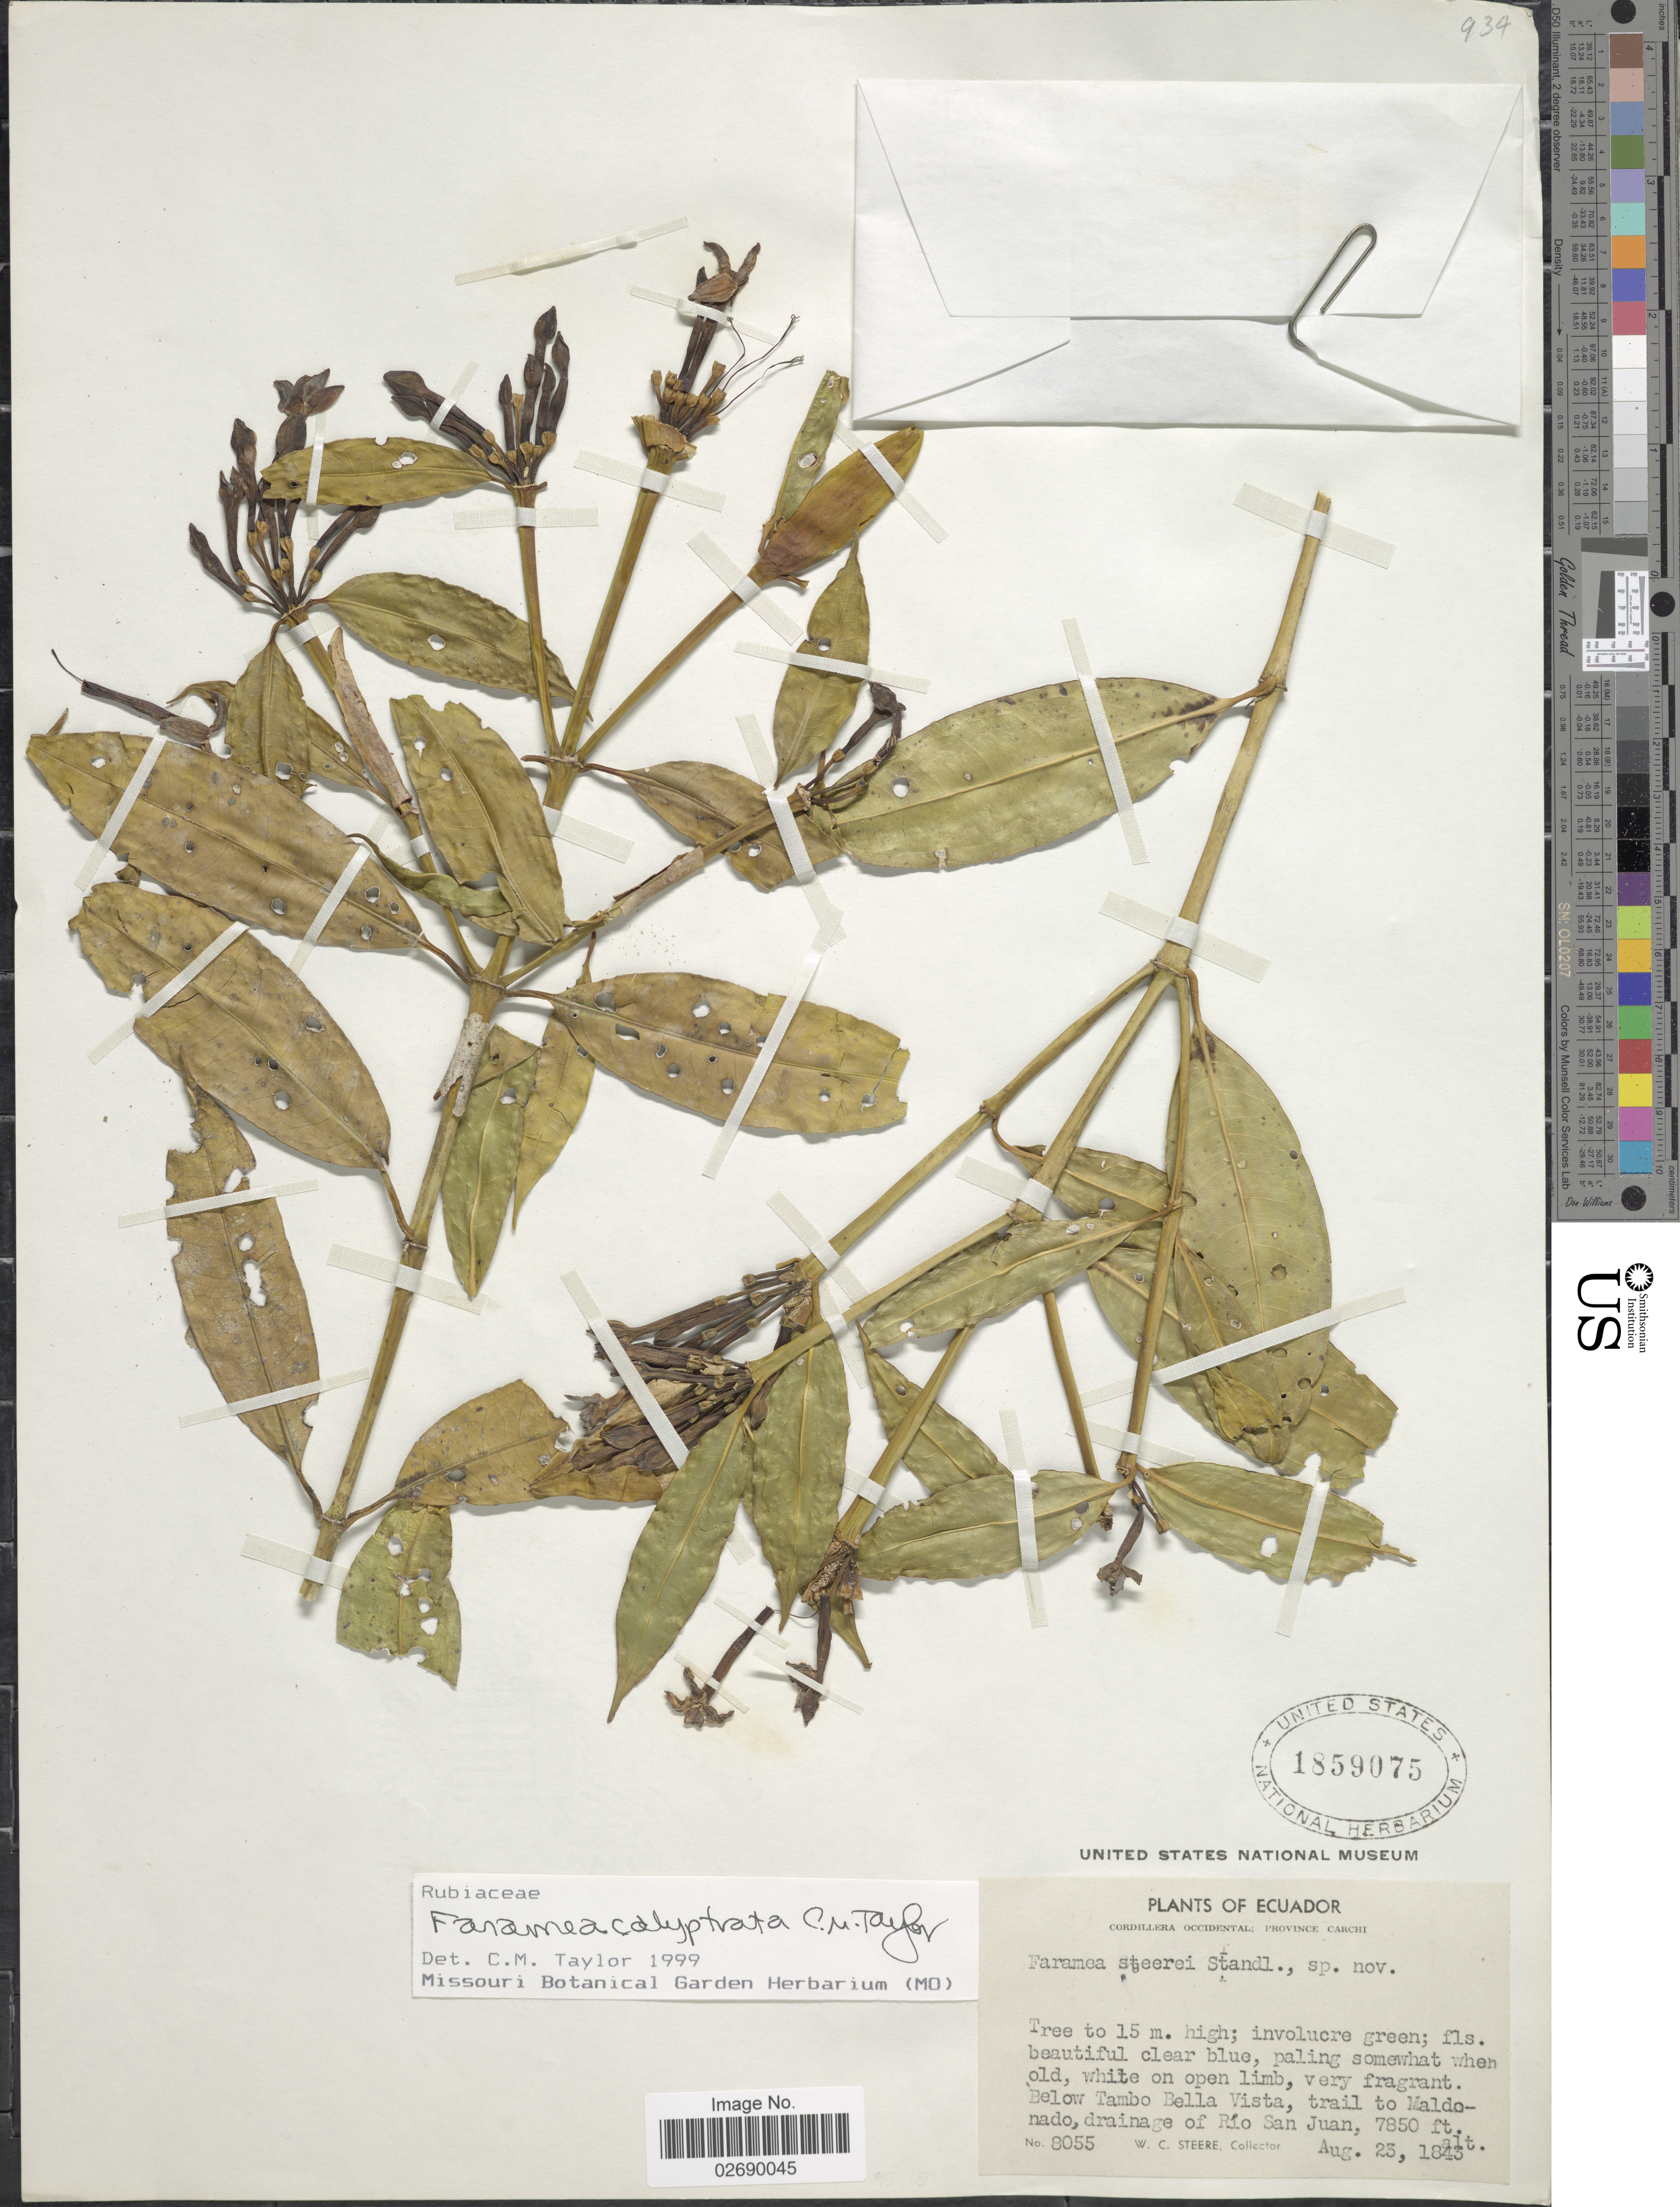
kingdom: Plantae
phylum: Tracheophyta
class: Magnoliopsida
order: Gentianales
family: Rubiaceae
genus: Faramea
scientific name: Faramea calyptrata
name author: C.M. Taylor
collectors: W. C. Steere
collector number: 8055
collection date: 1843-08-23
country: Ecuador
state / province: Carchi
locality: Cordillera Oriental. Below Tambo Bella Vista, trail to Maldonado, drainage of Rio San Juan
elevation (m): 2393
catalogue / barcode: US 1859075